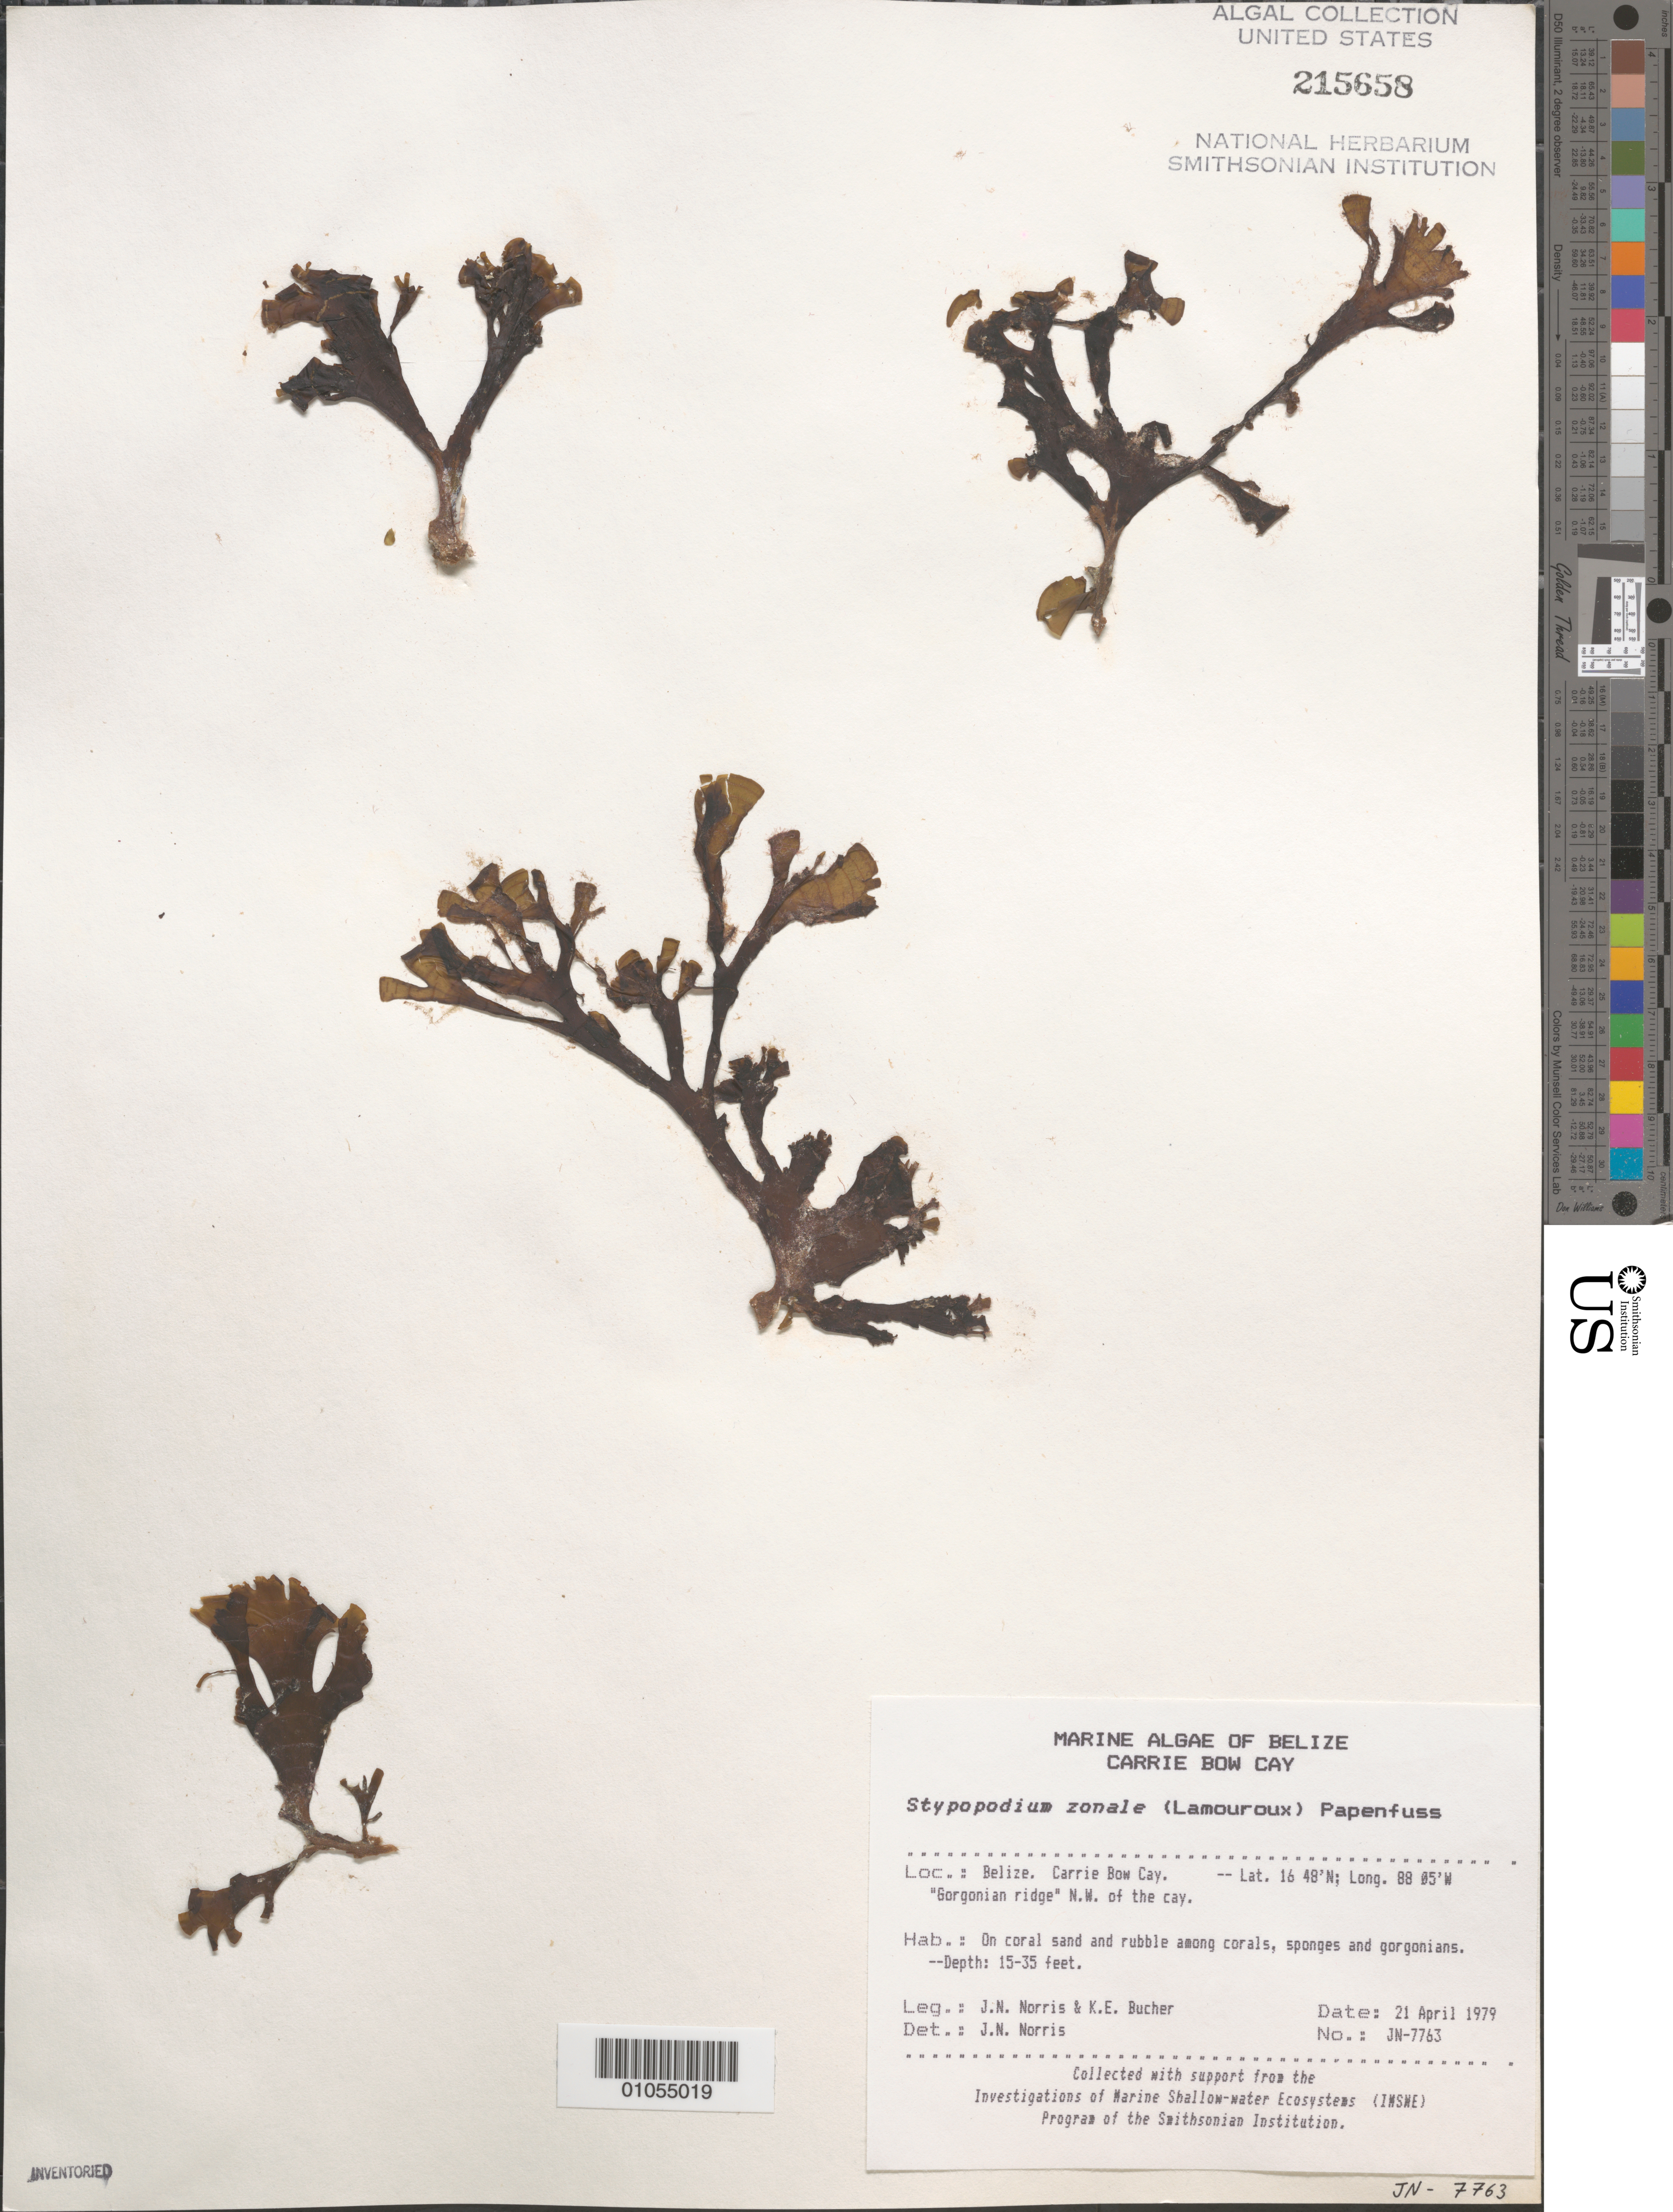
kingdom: Chromista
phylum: Ochrophyta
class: Phaeophyceae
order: Dictyotales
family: Dictyotaceae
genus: Stypopodium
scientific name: Stypopodium zonale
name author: (J.V.Lamouroux) Papenf.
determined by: Norris, James N.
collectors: J. N. Norris & K. E. Bucher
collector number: JN-7763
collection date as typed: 21 Apr 1979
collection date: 1979-04-21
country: Belize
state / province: Stann Creek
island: Carrie Bow Cay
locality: "Gorgonian ridge" northwest of the cay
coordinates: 16 48'N, 88 05'W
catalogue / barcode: US 215658